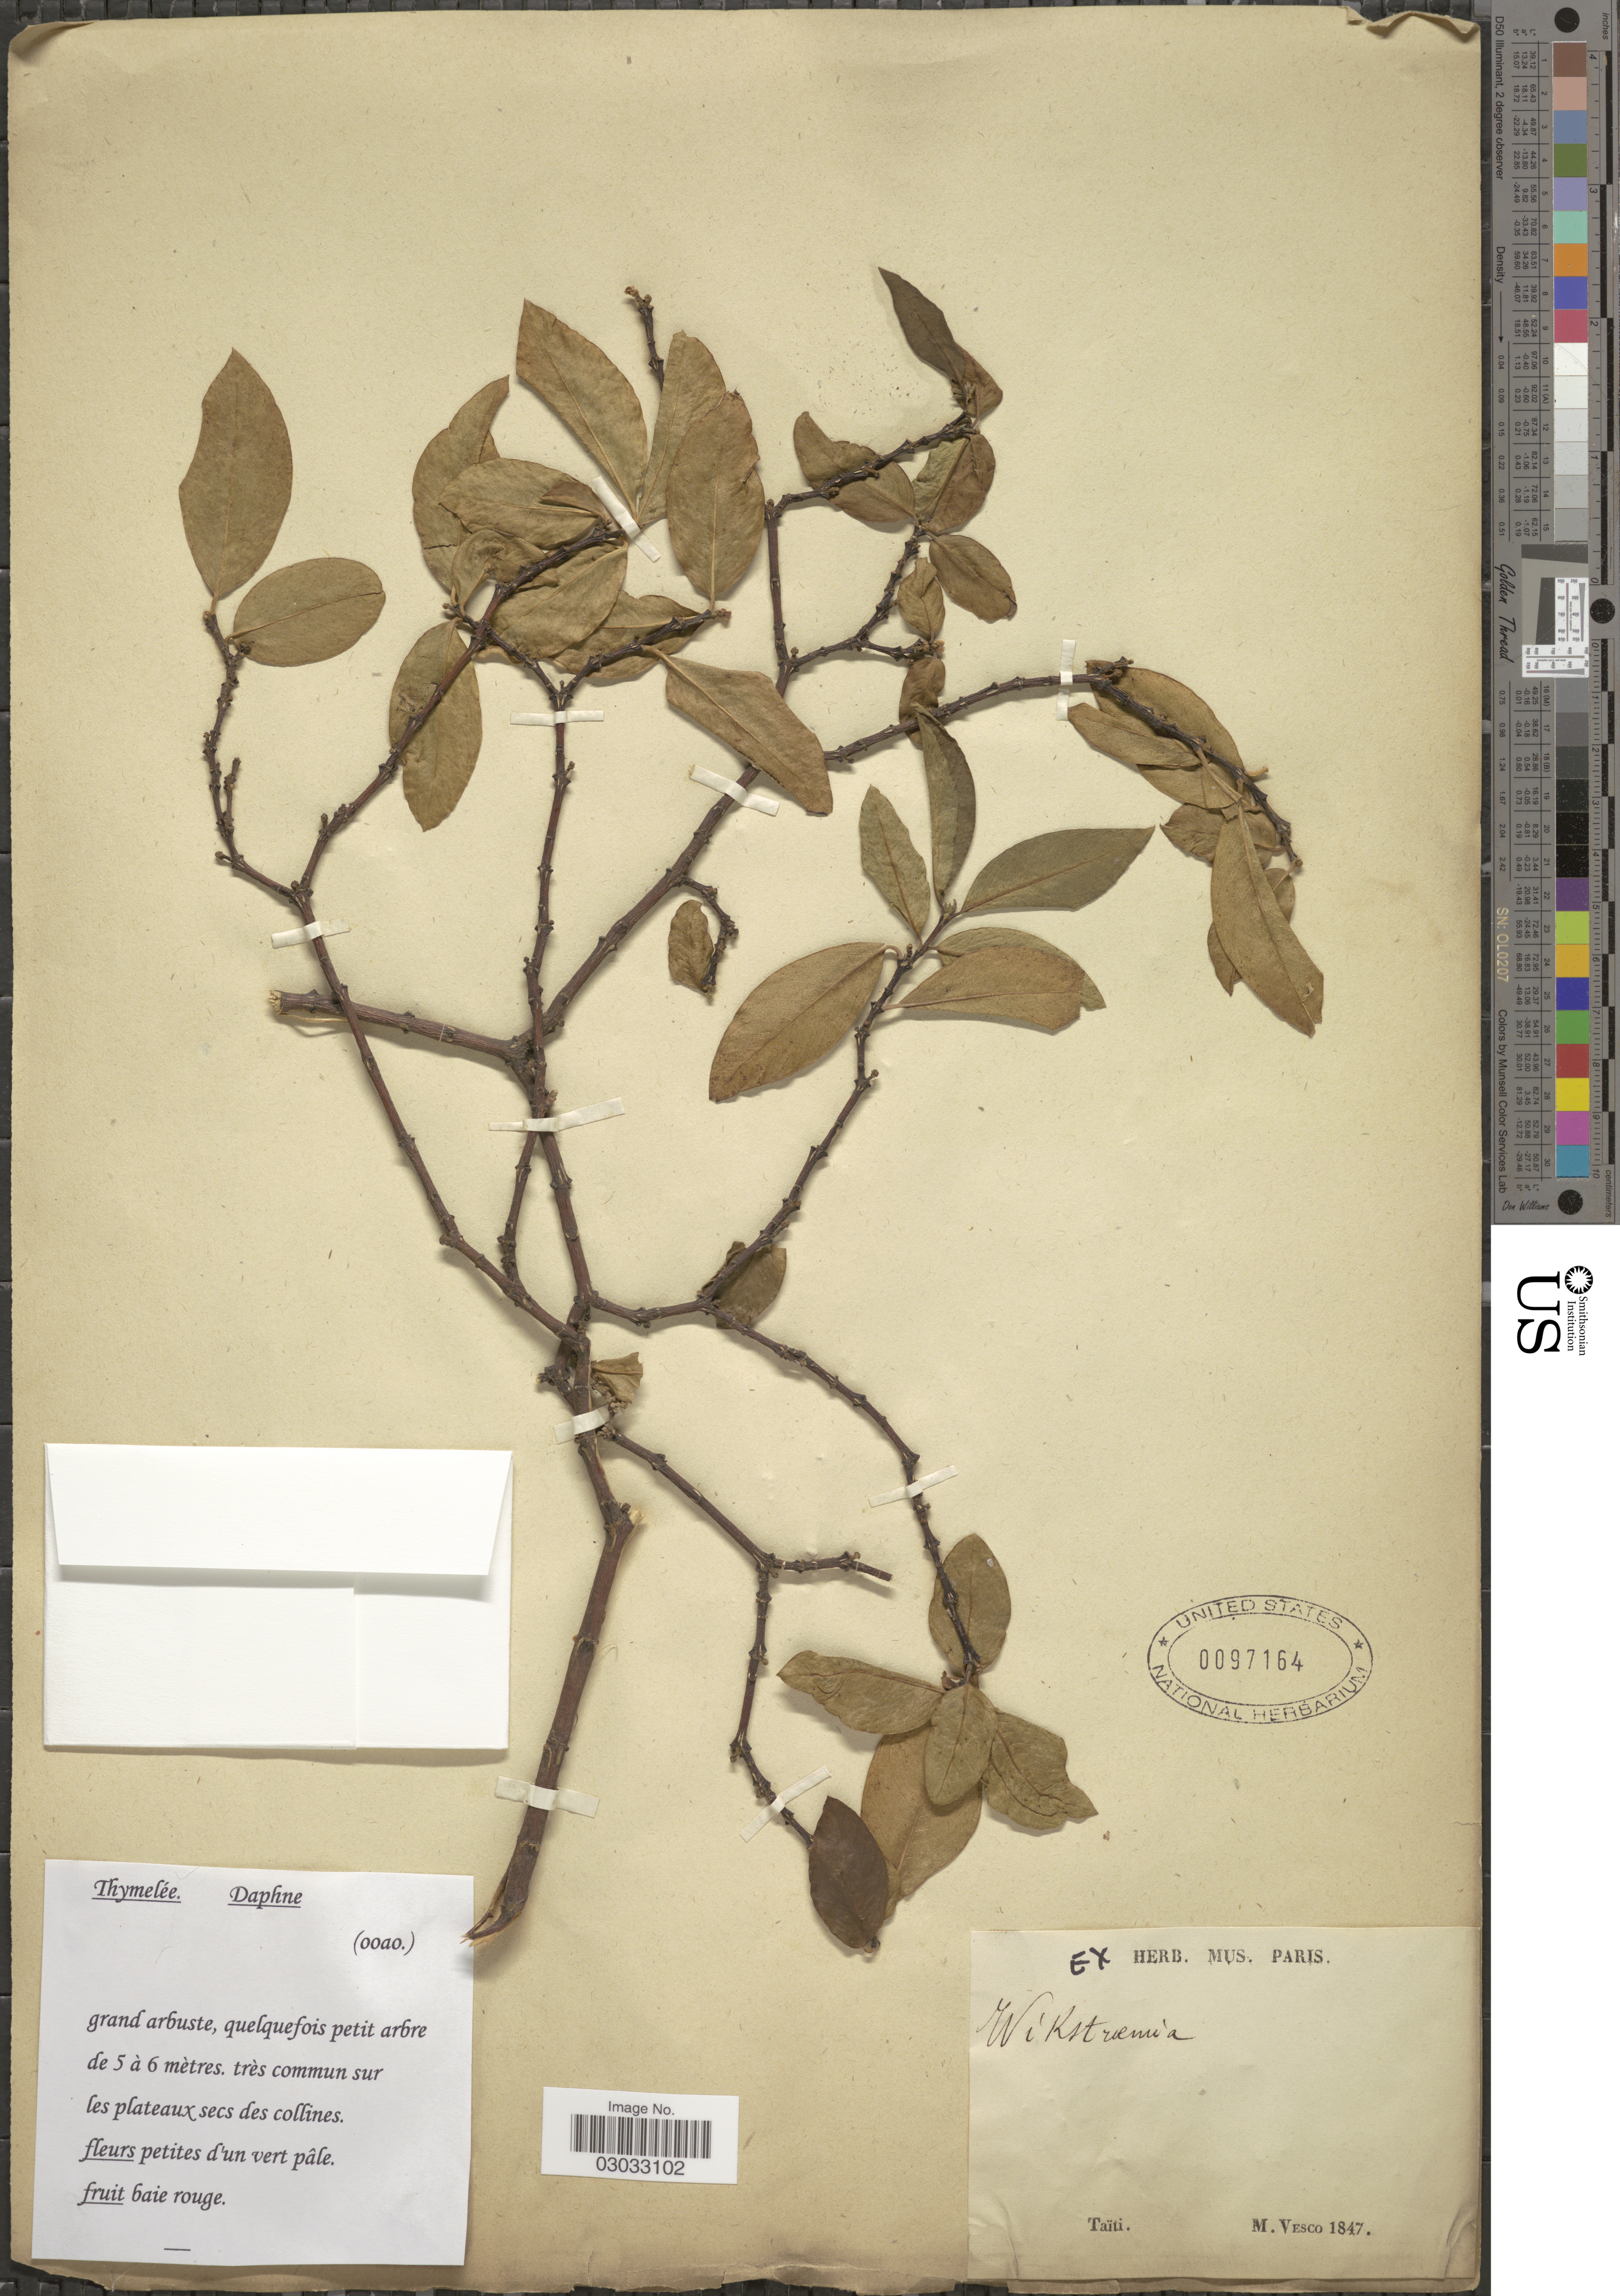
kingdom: Plantae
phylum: Tracheophyta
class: Magnoliopsida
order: Malvales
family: Thymelaeaceae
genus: Wikstroemia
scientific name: Wikstroemia sp.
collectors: M. Vesco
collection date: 1847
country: French Polynesia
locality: Taïti.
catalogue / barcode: US 97164